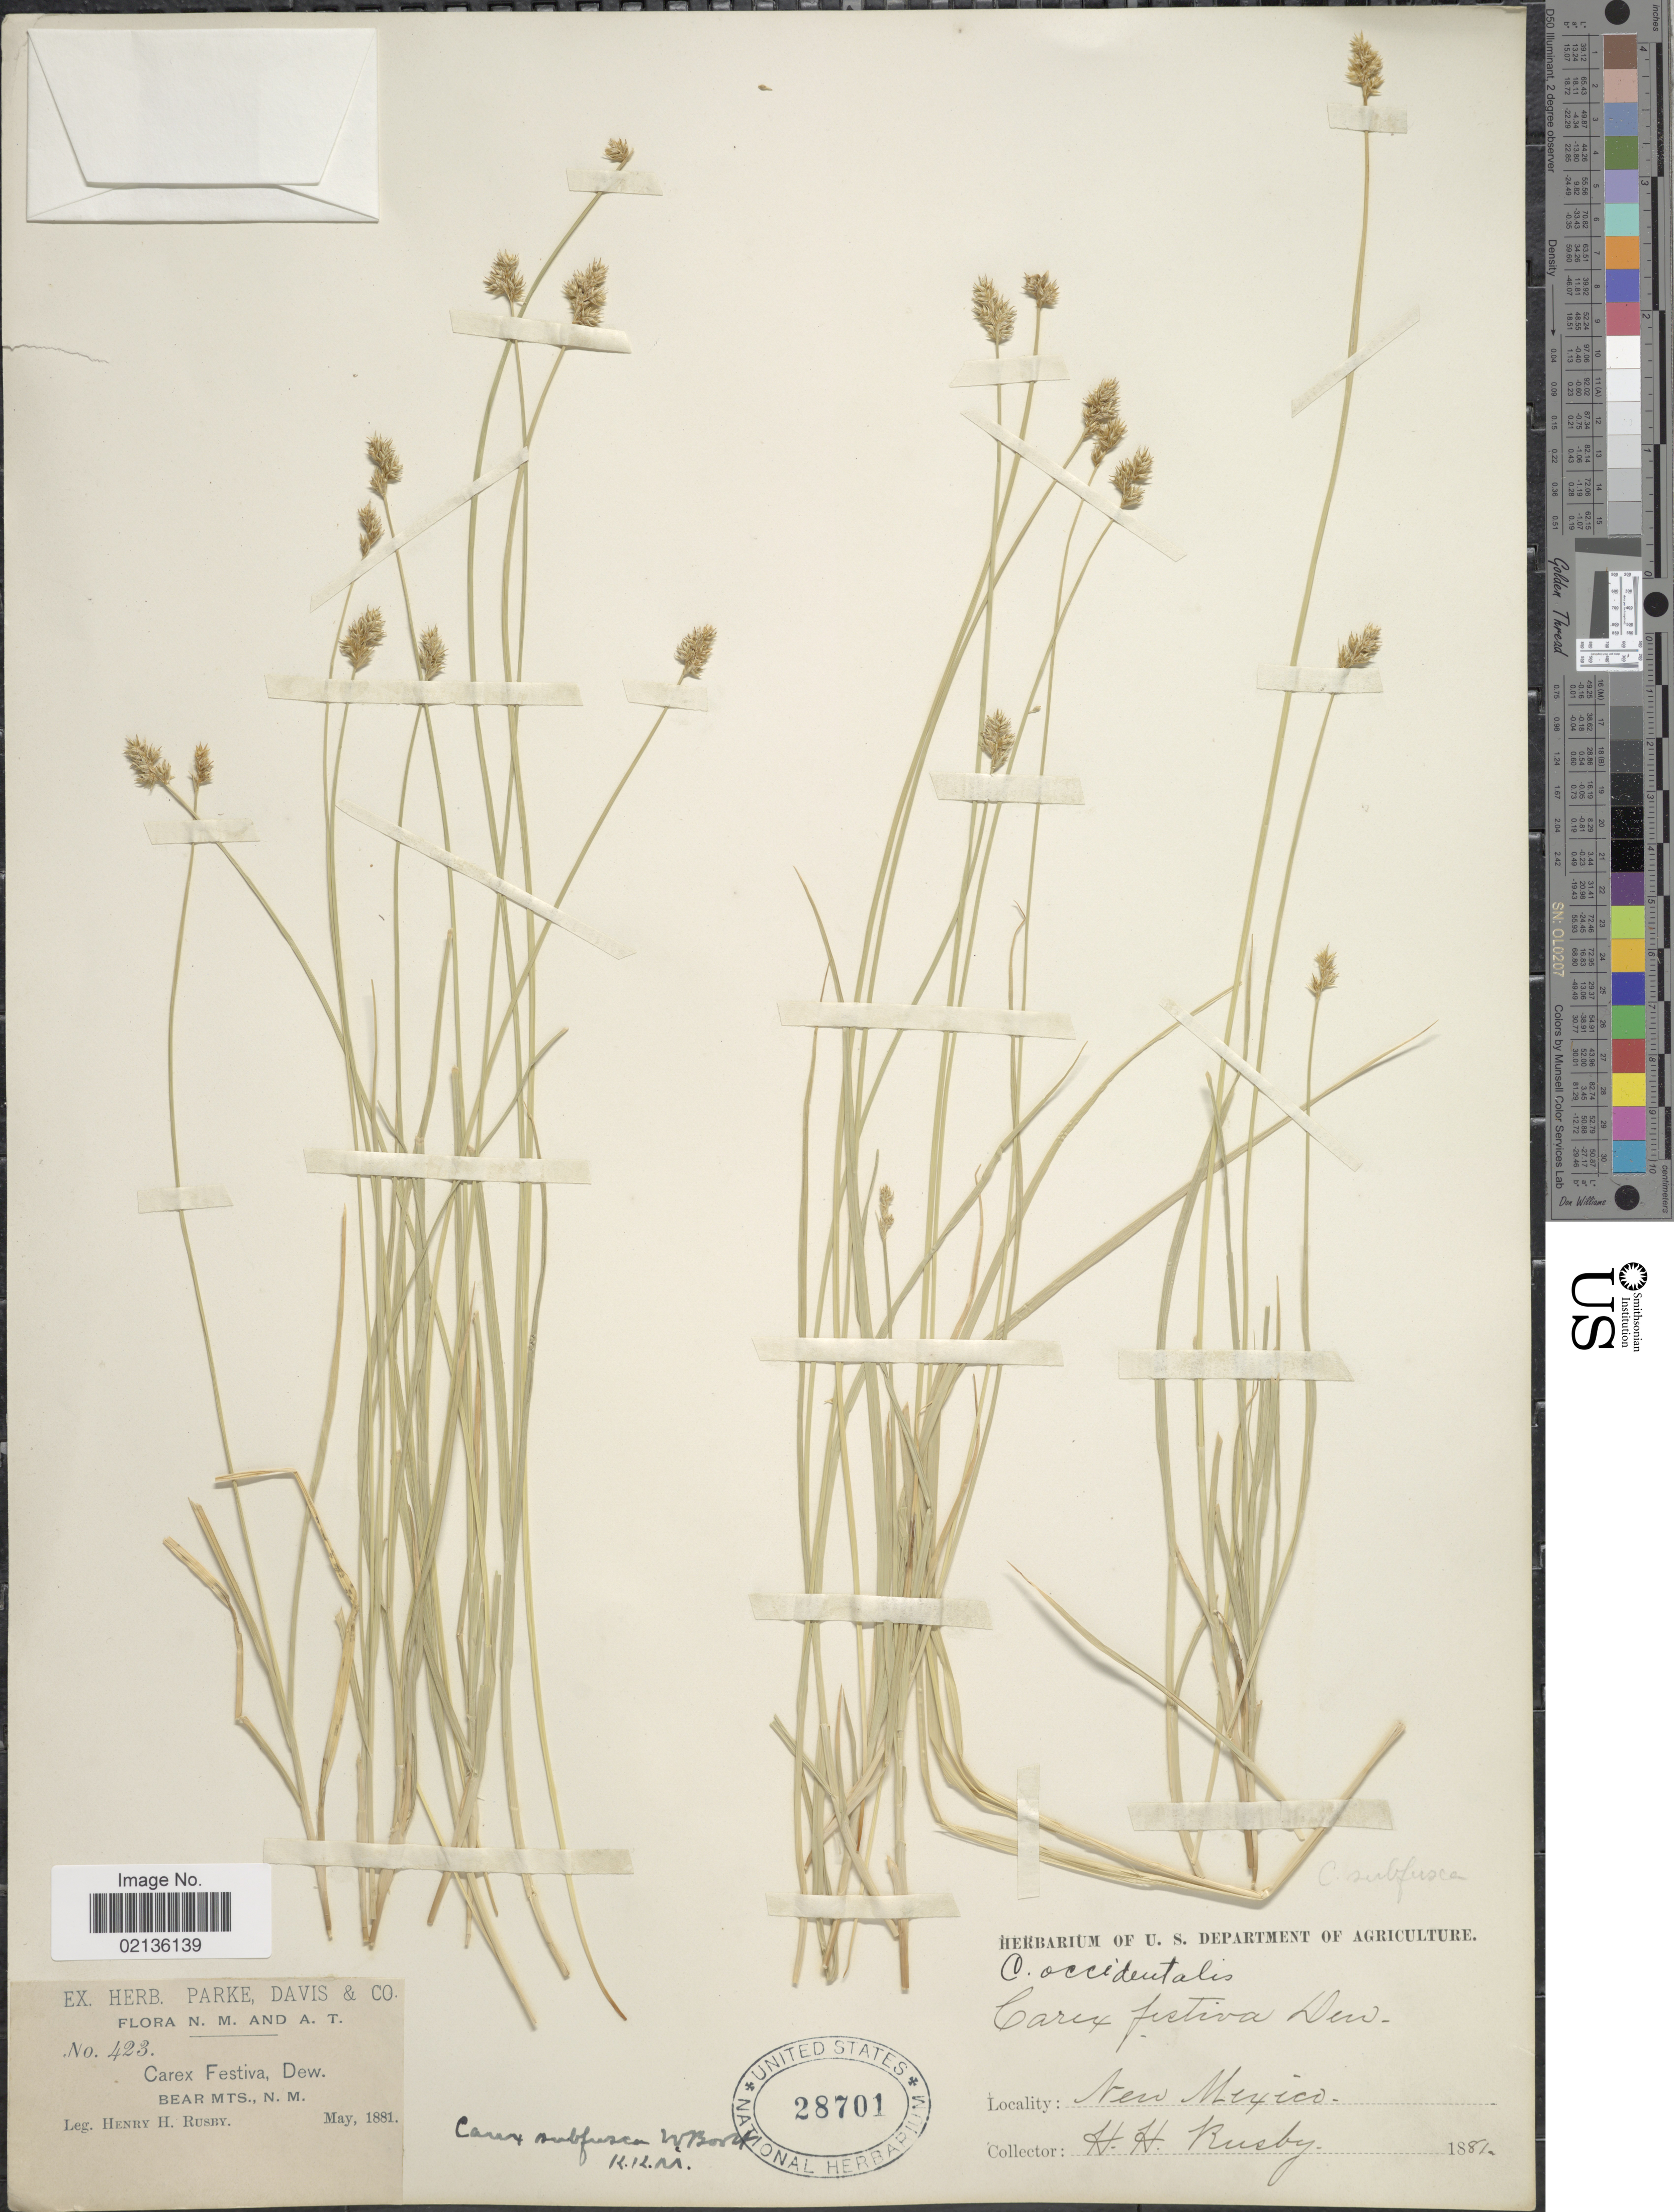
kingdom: Plantae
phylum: Tracheophyta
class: Liliopsida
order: Poales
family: Cyperaceae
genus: Carex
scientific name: Carex subfusca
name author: W. Boott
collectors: H. H. Rusby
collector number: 423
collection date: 1881-05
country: United States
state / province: New Mexico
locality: N.M and A.T., Bear Mts., N.M.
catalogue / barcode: US 28701